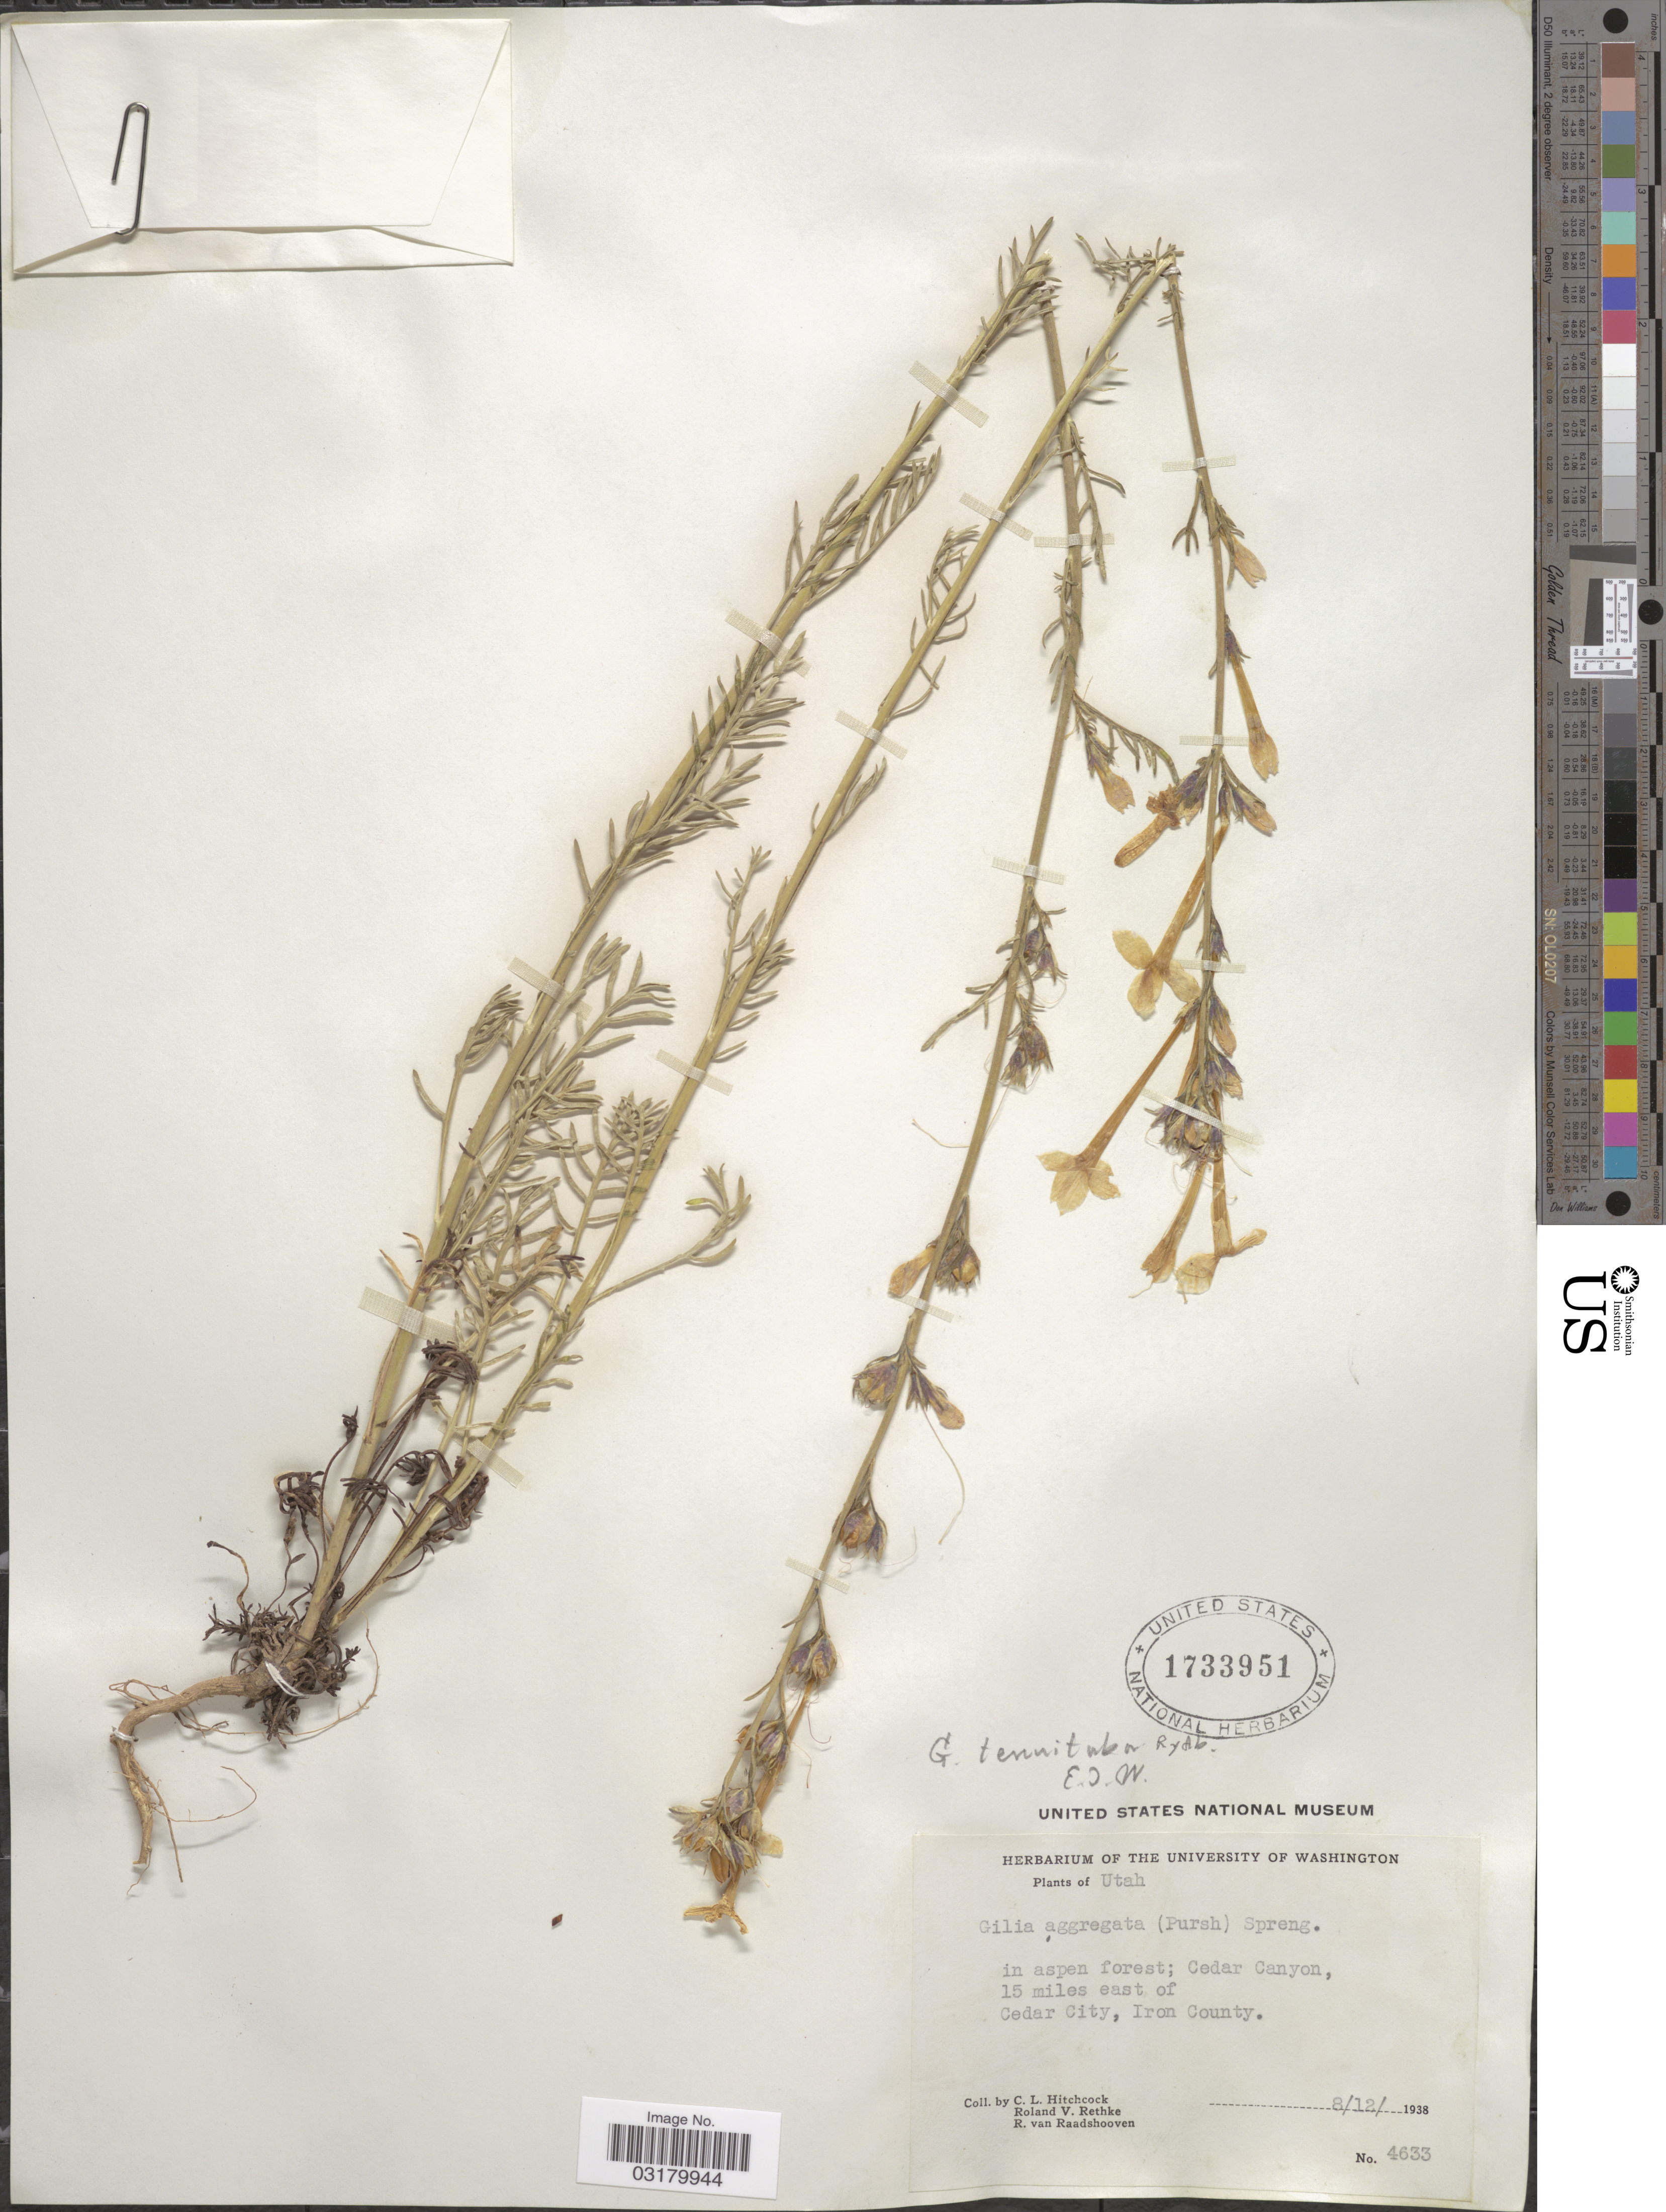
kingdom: Plantae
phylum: Tracheophyta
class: Magnoliopsida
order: Ericales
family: Polemoniaceae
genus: Ipomopsis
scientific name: Ipomopsis tenuituba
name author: (Rydb.) V.E. Grant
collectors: C. L. Hitchcock, R. Rethke & R. Raadshooven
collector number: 4633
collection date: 1938-08-12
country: United States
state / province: Utah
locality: Cedar Canyon, 15 miles east of Cedar City, Iron County.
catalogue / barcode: US 1733951